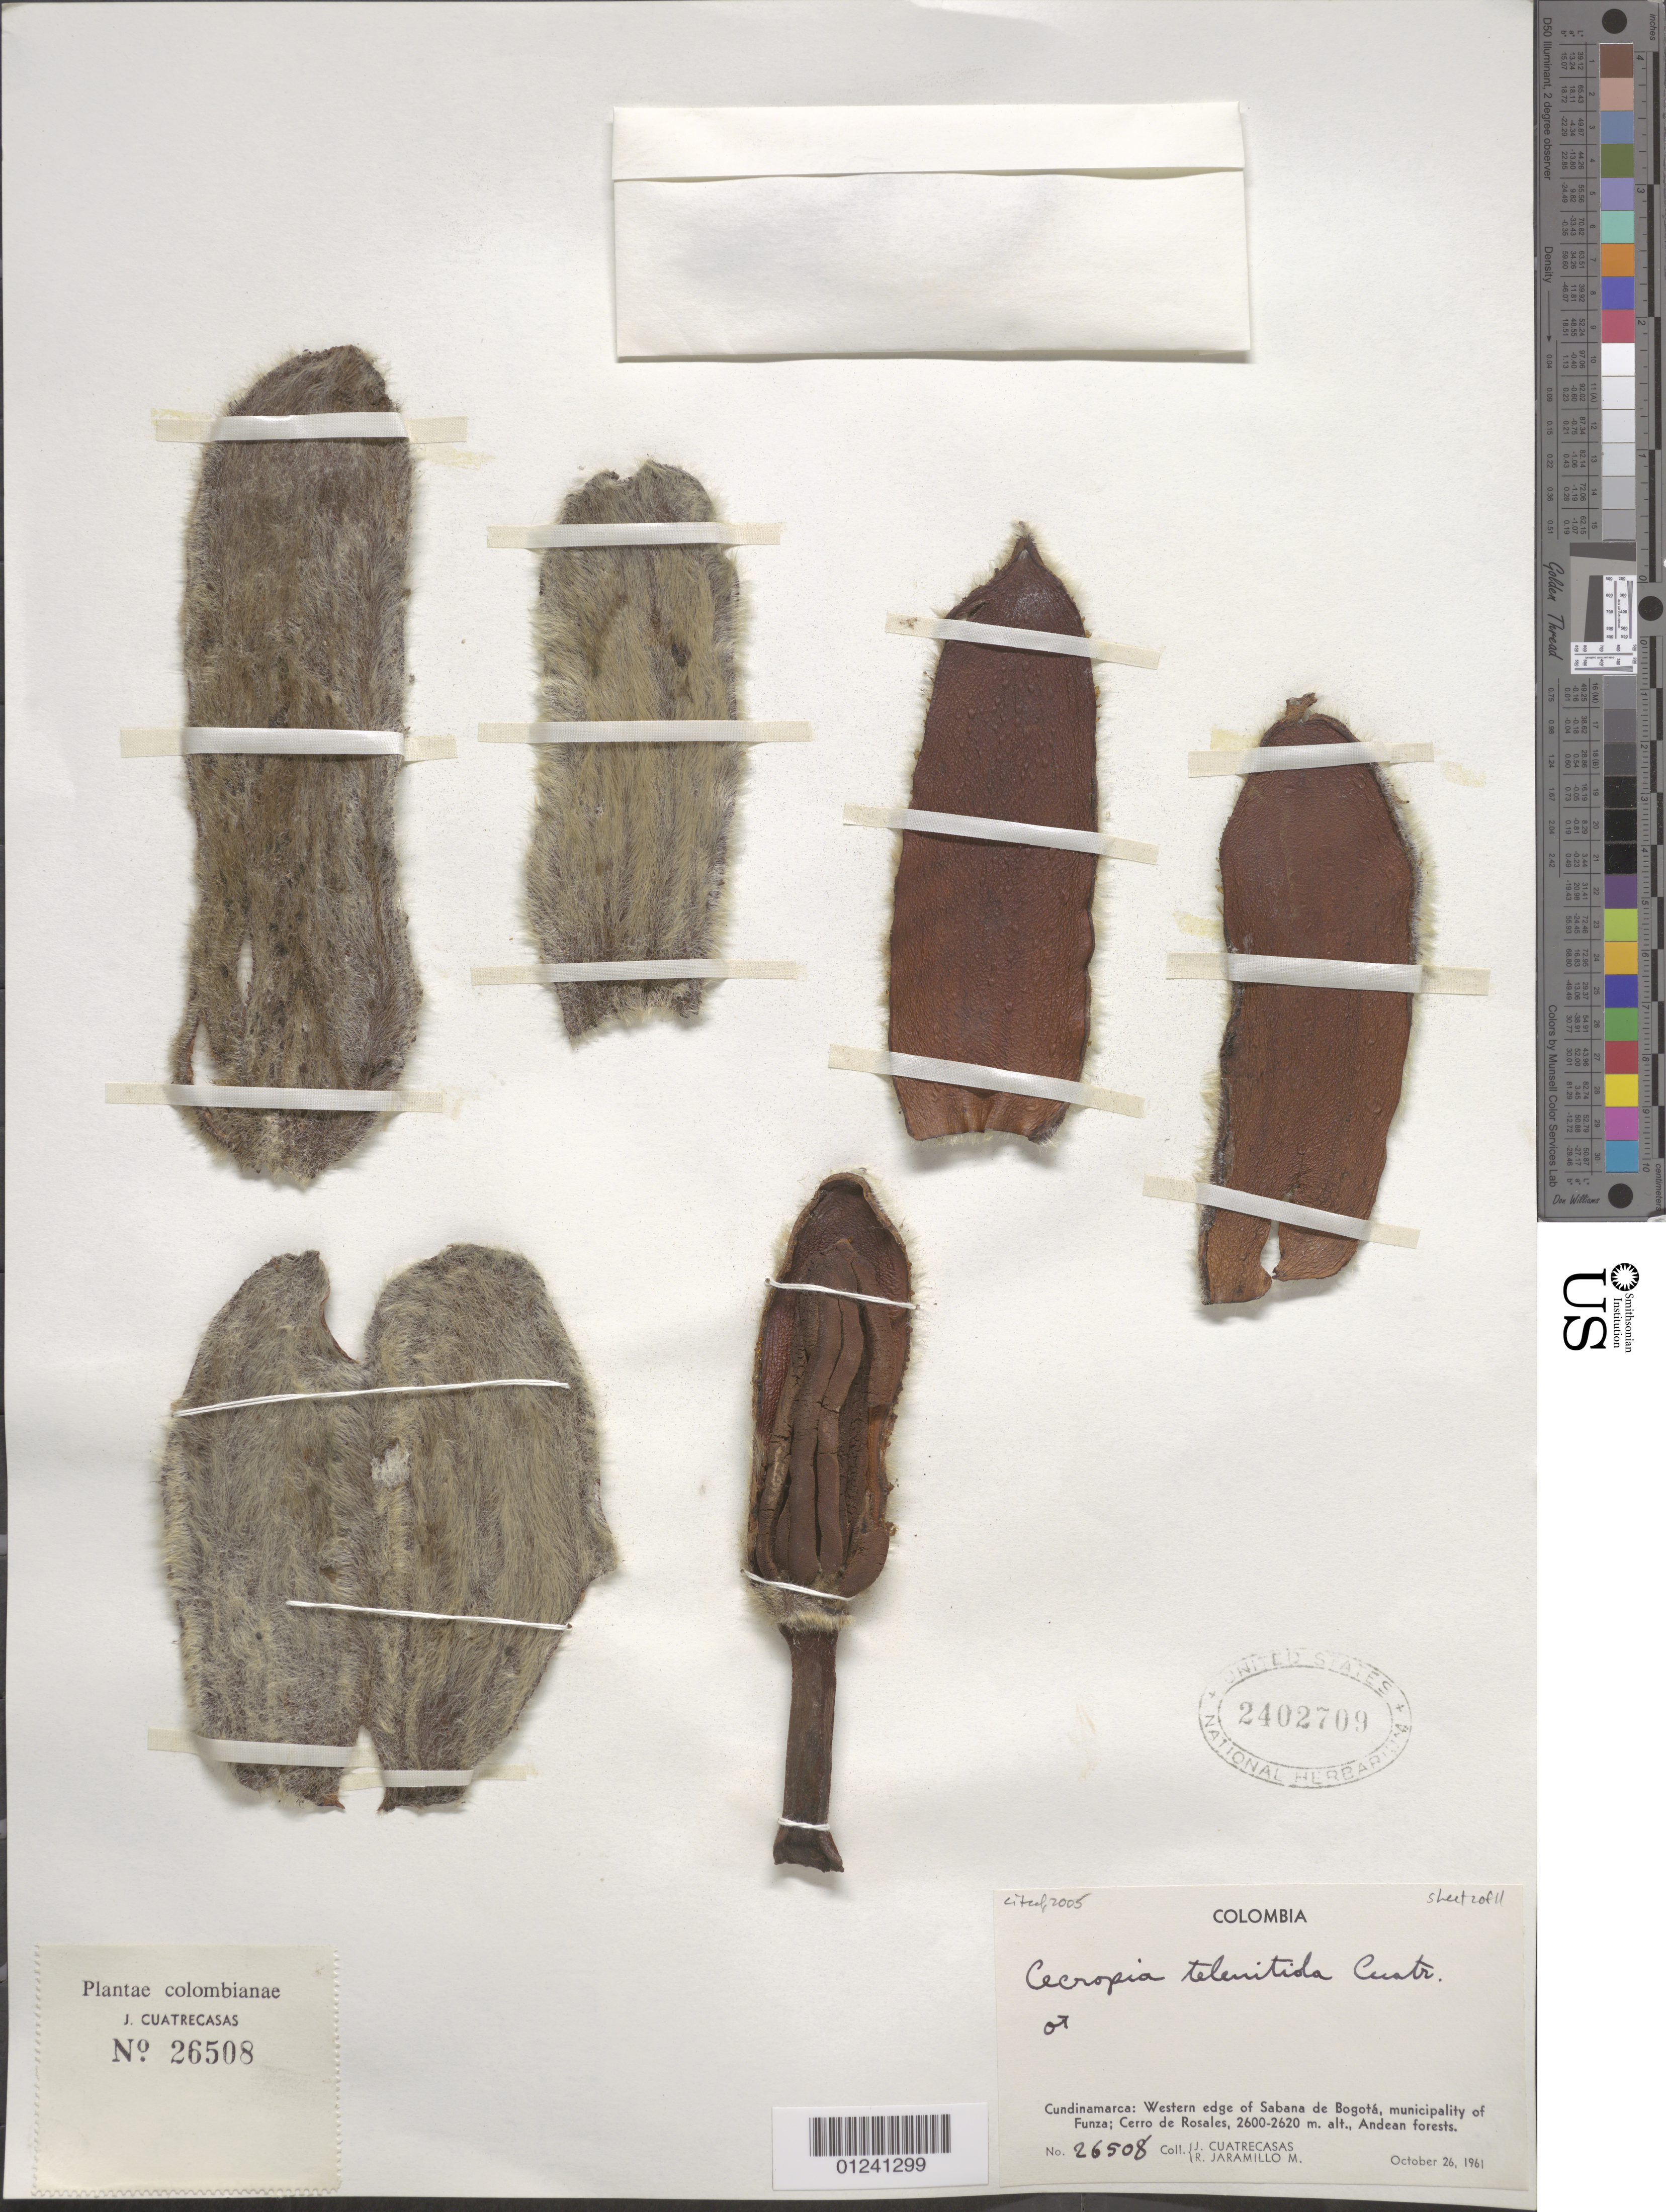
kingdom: Plantae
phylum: Tracheophyta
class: Magnoliopsida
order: Rosales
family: Urticaceae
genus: Cecropia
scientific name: Cecropia telenitida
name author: Cuatrec.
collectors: J. Cuatrecasas & R. Jaramillo M.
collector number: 26508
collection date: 1961-10-26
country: Colombia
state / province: Cundinamarca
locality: Western edge of Sabana de Bogota, municpality of Funza; Cerro de Rosales; Andean Forests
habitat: Andean forests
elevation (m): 2600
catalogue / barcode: US 2402709